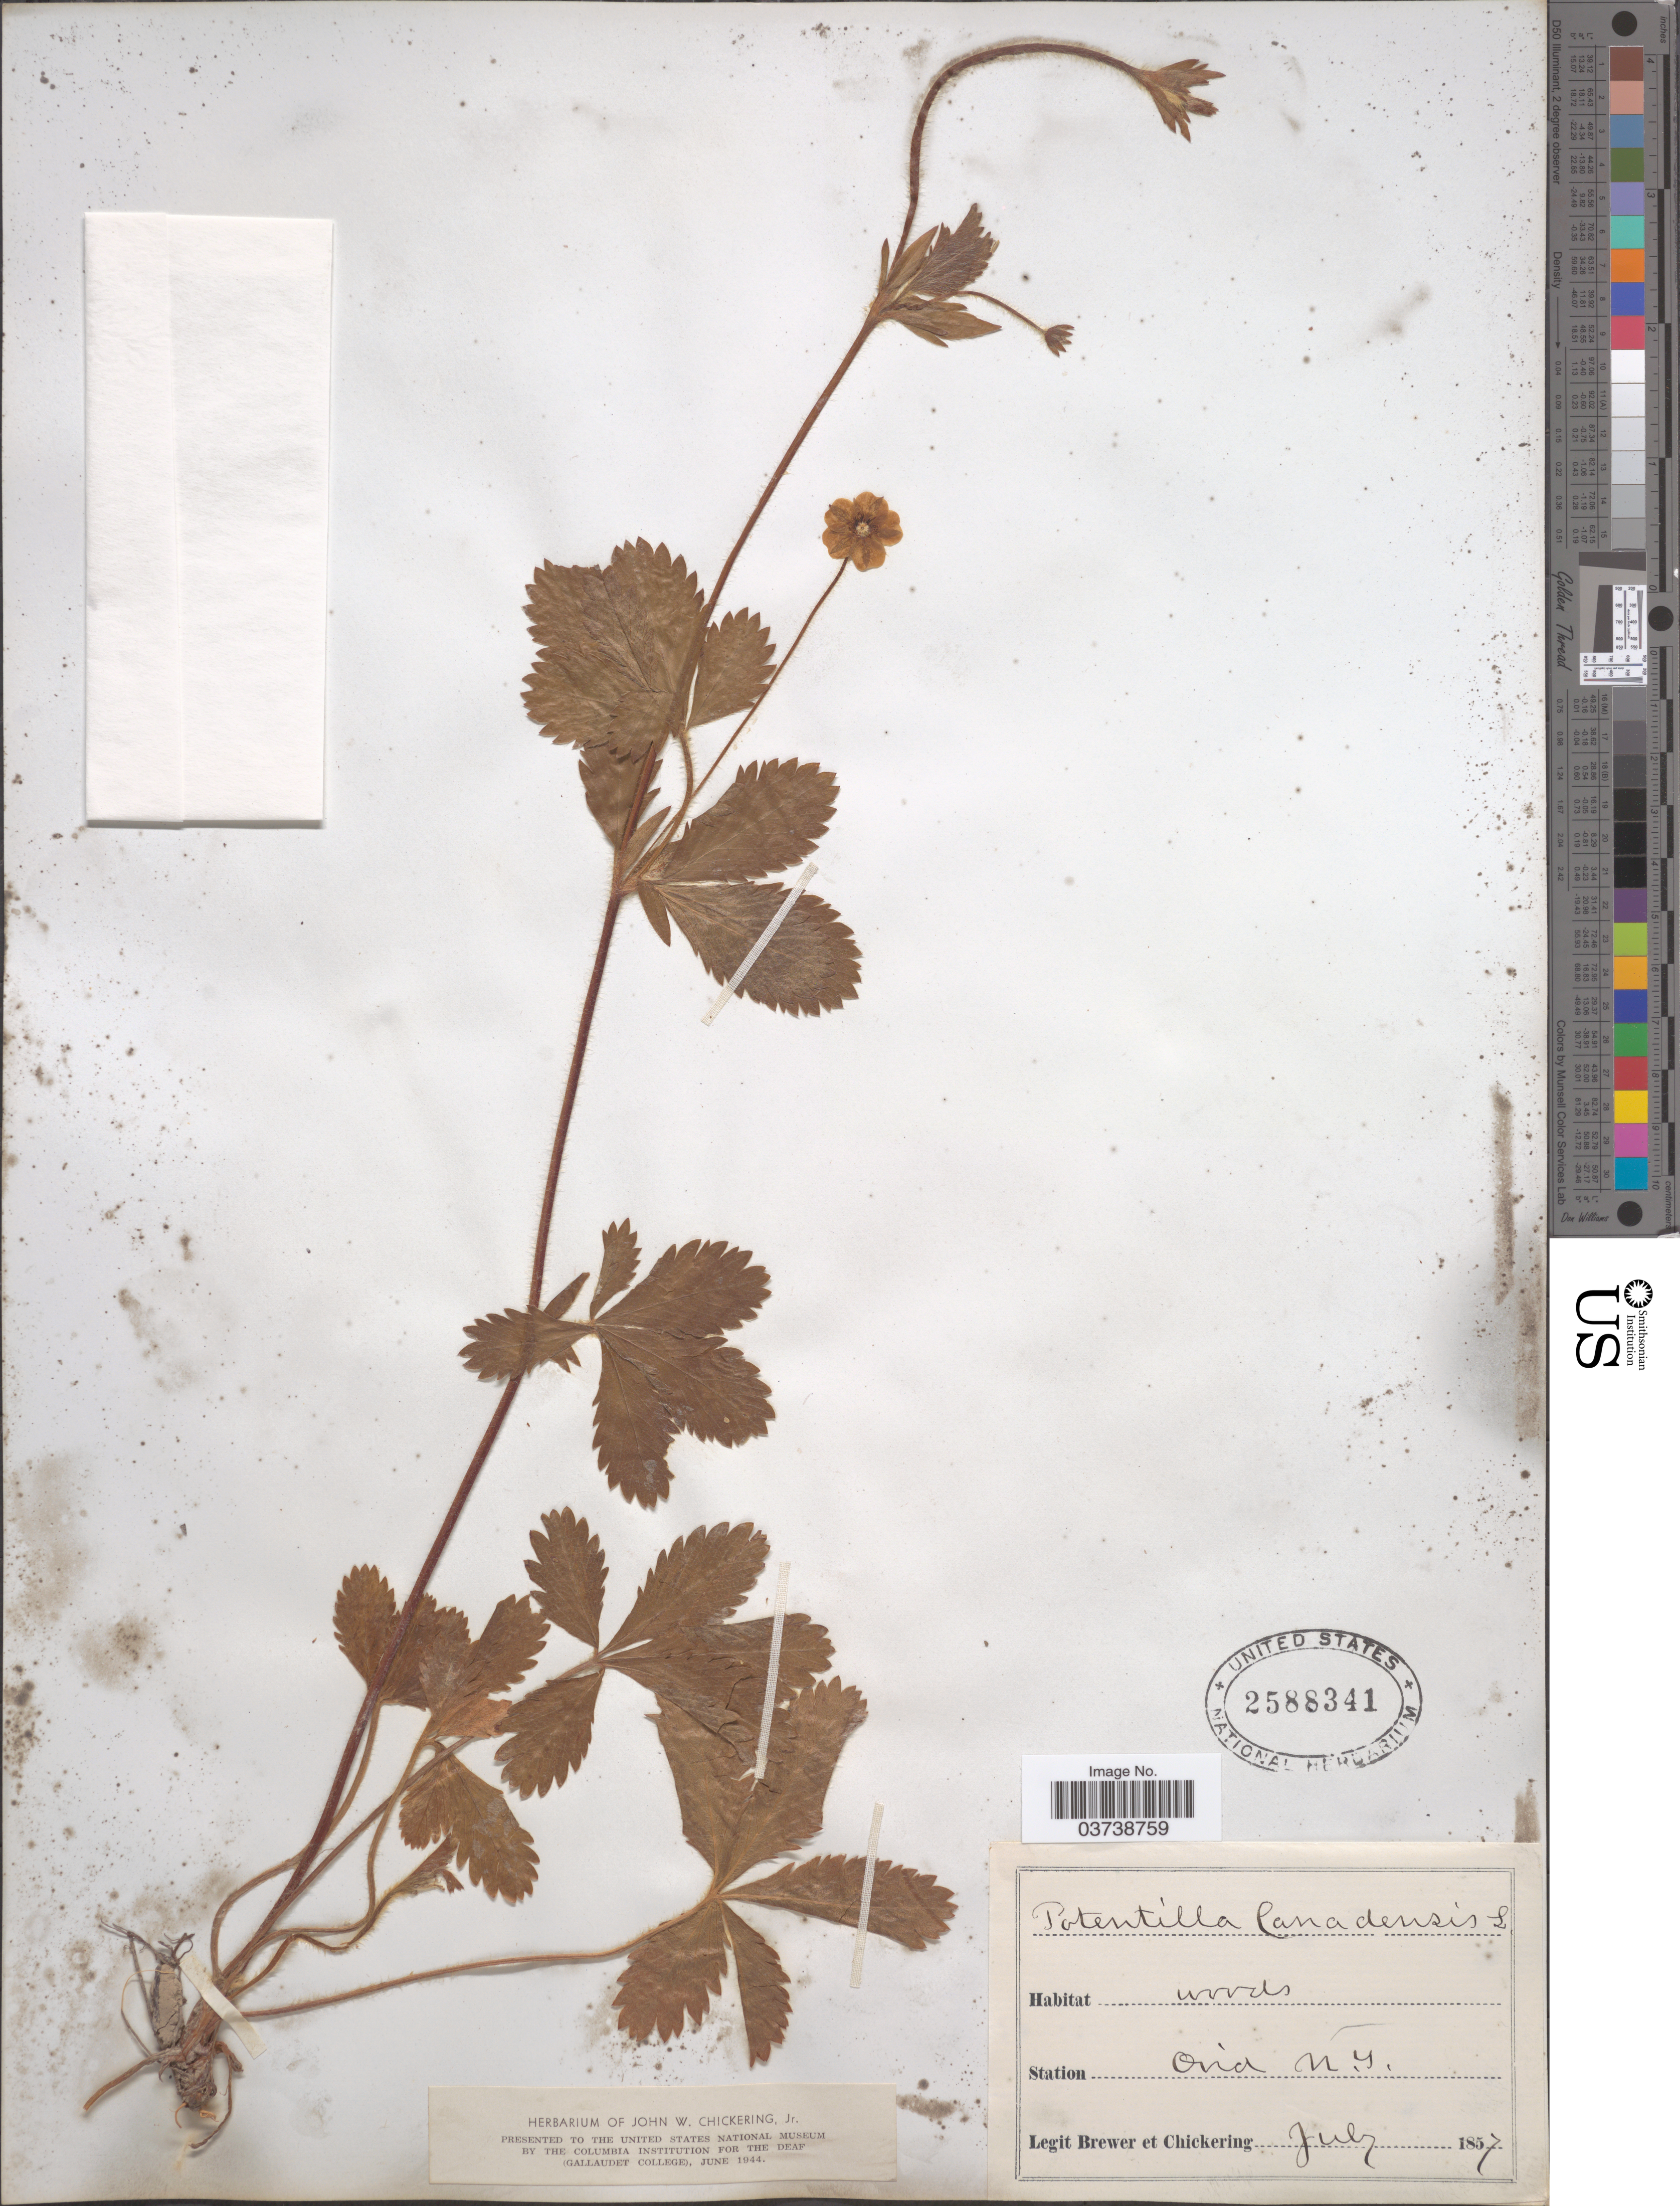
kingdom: Plantae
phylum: Tracheophyta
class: Magnoliopsida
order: Rosales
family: Rosaceae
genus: Potentilla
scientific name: Potentilla canadensis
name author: L.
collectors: -. Brewer & J. Chickering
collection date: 1857-07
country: United States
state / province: New York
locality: Station Ovid.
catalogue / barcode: US 2588341